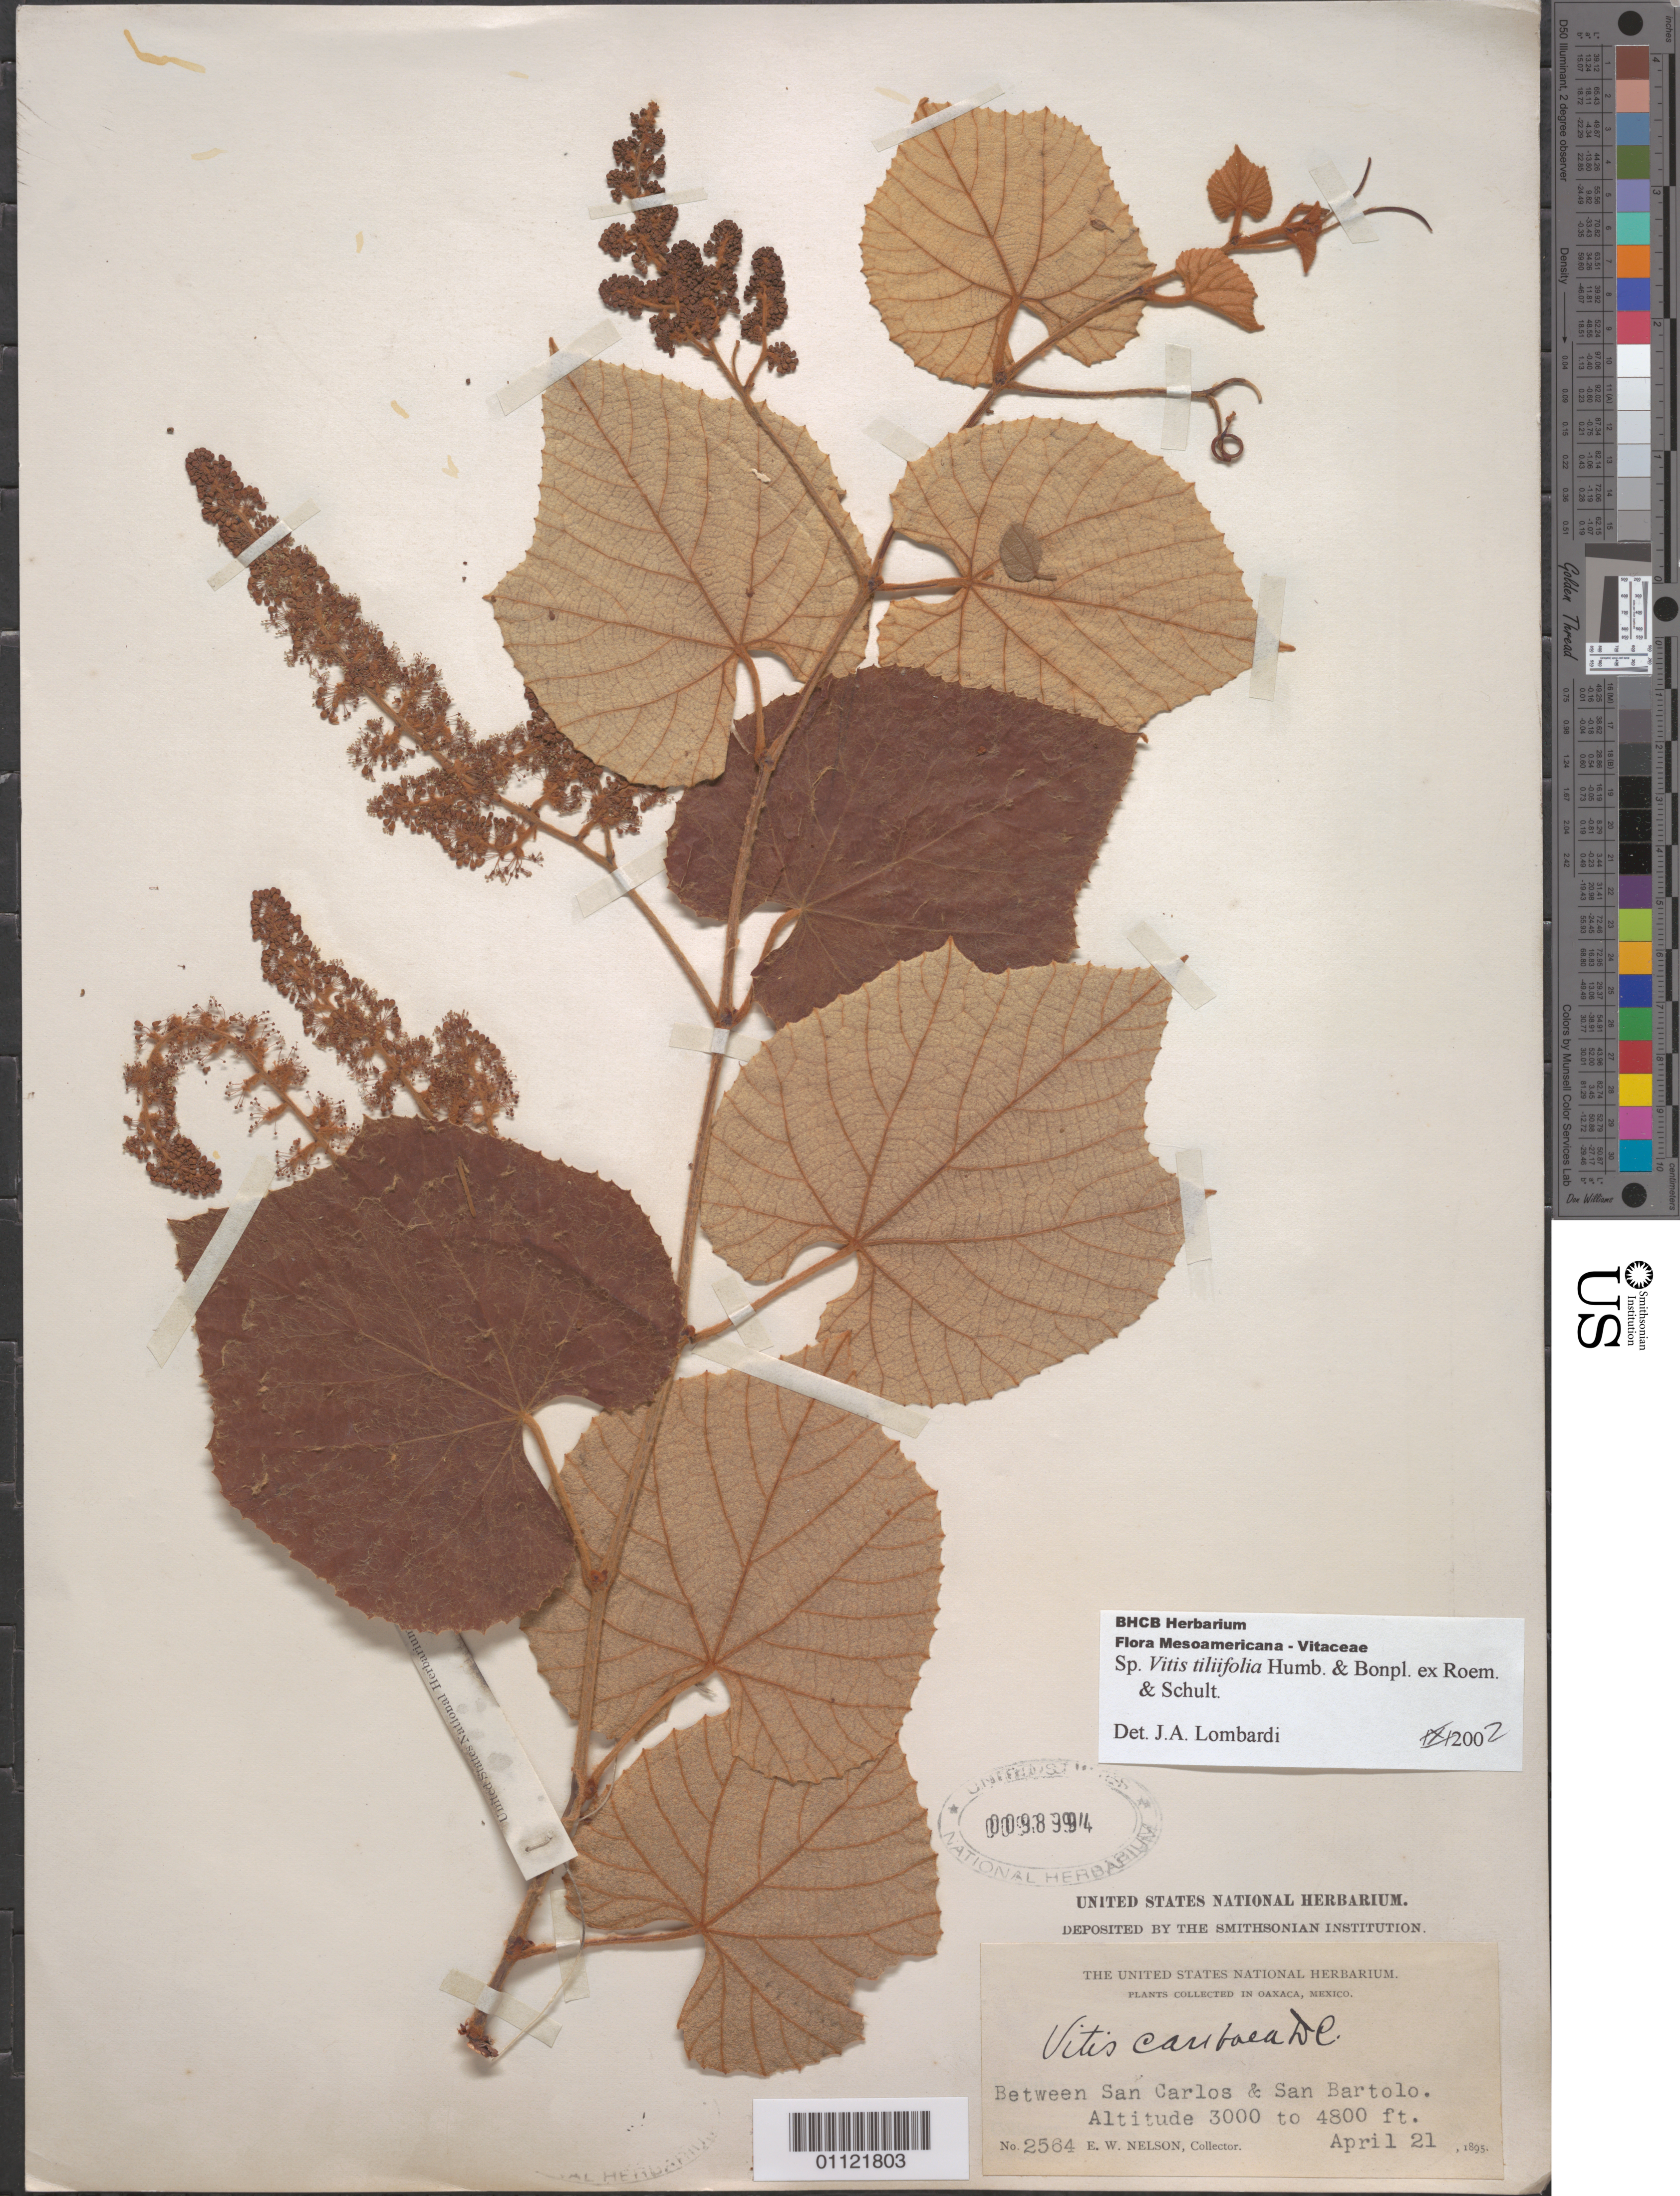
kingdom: Plantae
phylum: Tracheophyta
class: Magnoliopsida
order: Vitales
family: Vitaceae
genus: Vitis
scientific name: Vitis tiliifolia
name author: Humb. & Bonpl. ex Schult.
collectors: E. W. Nelson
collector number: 2564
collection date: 1895-04-21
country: Mexico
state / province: Oaxaca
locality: Between San Carlos & San Bartolo.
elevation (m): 914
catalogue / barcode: US 98994